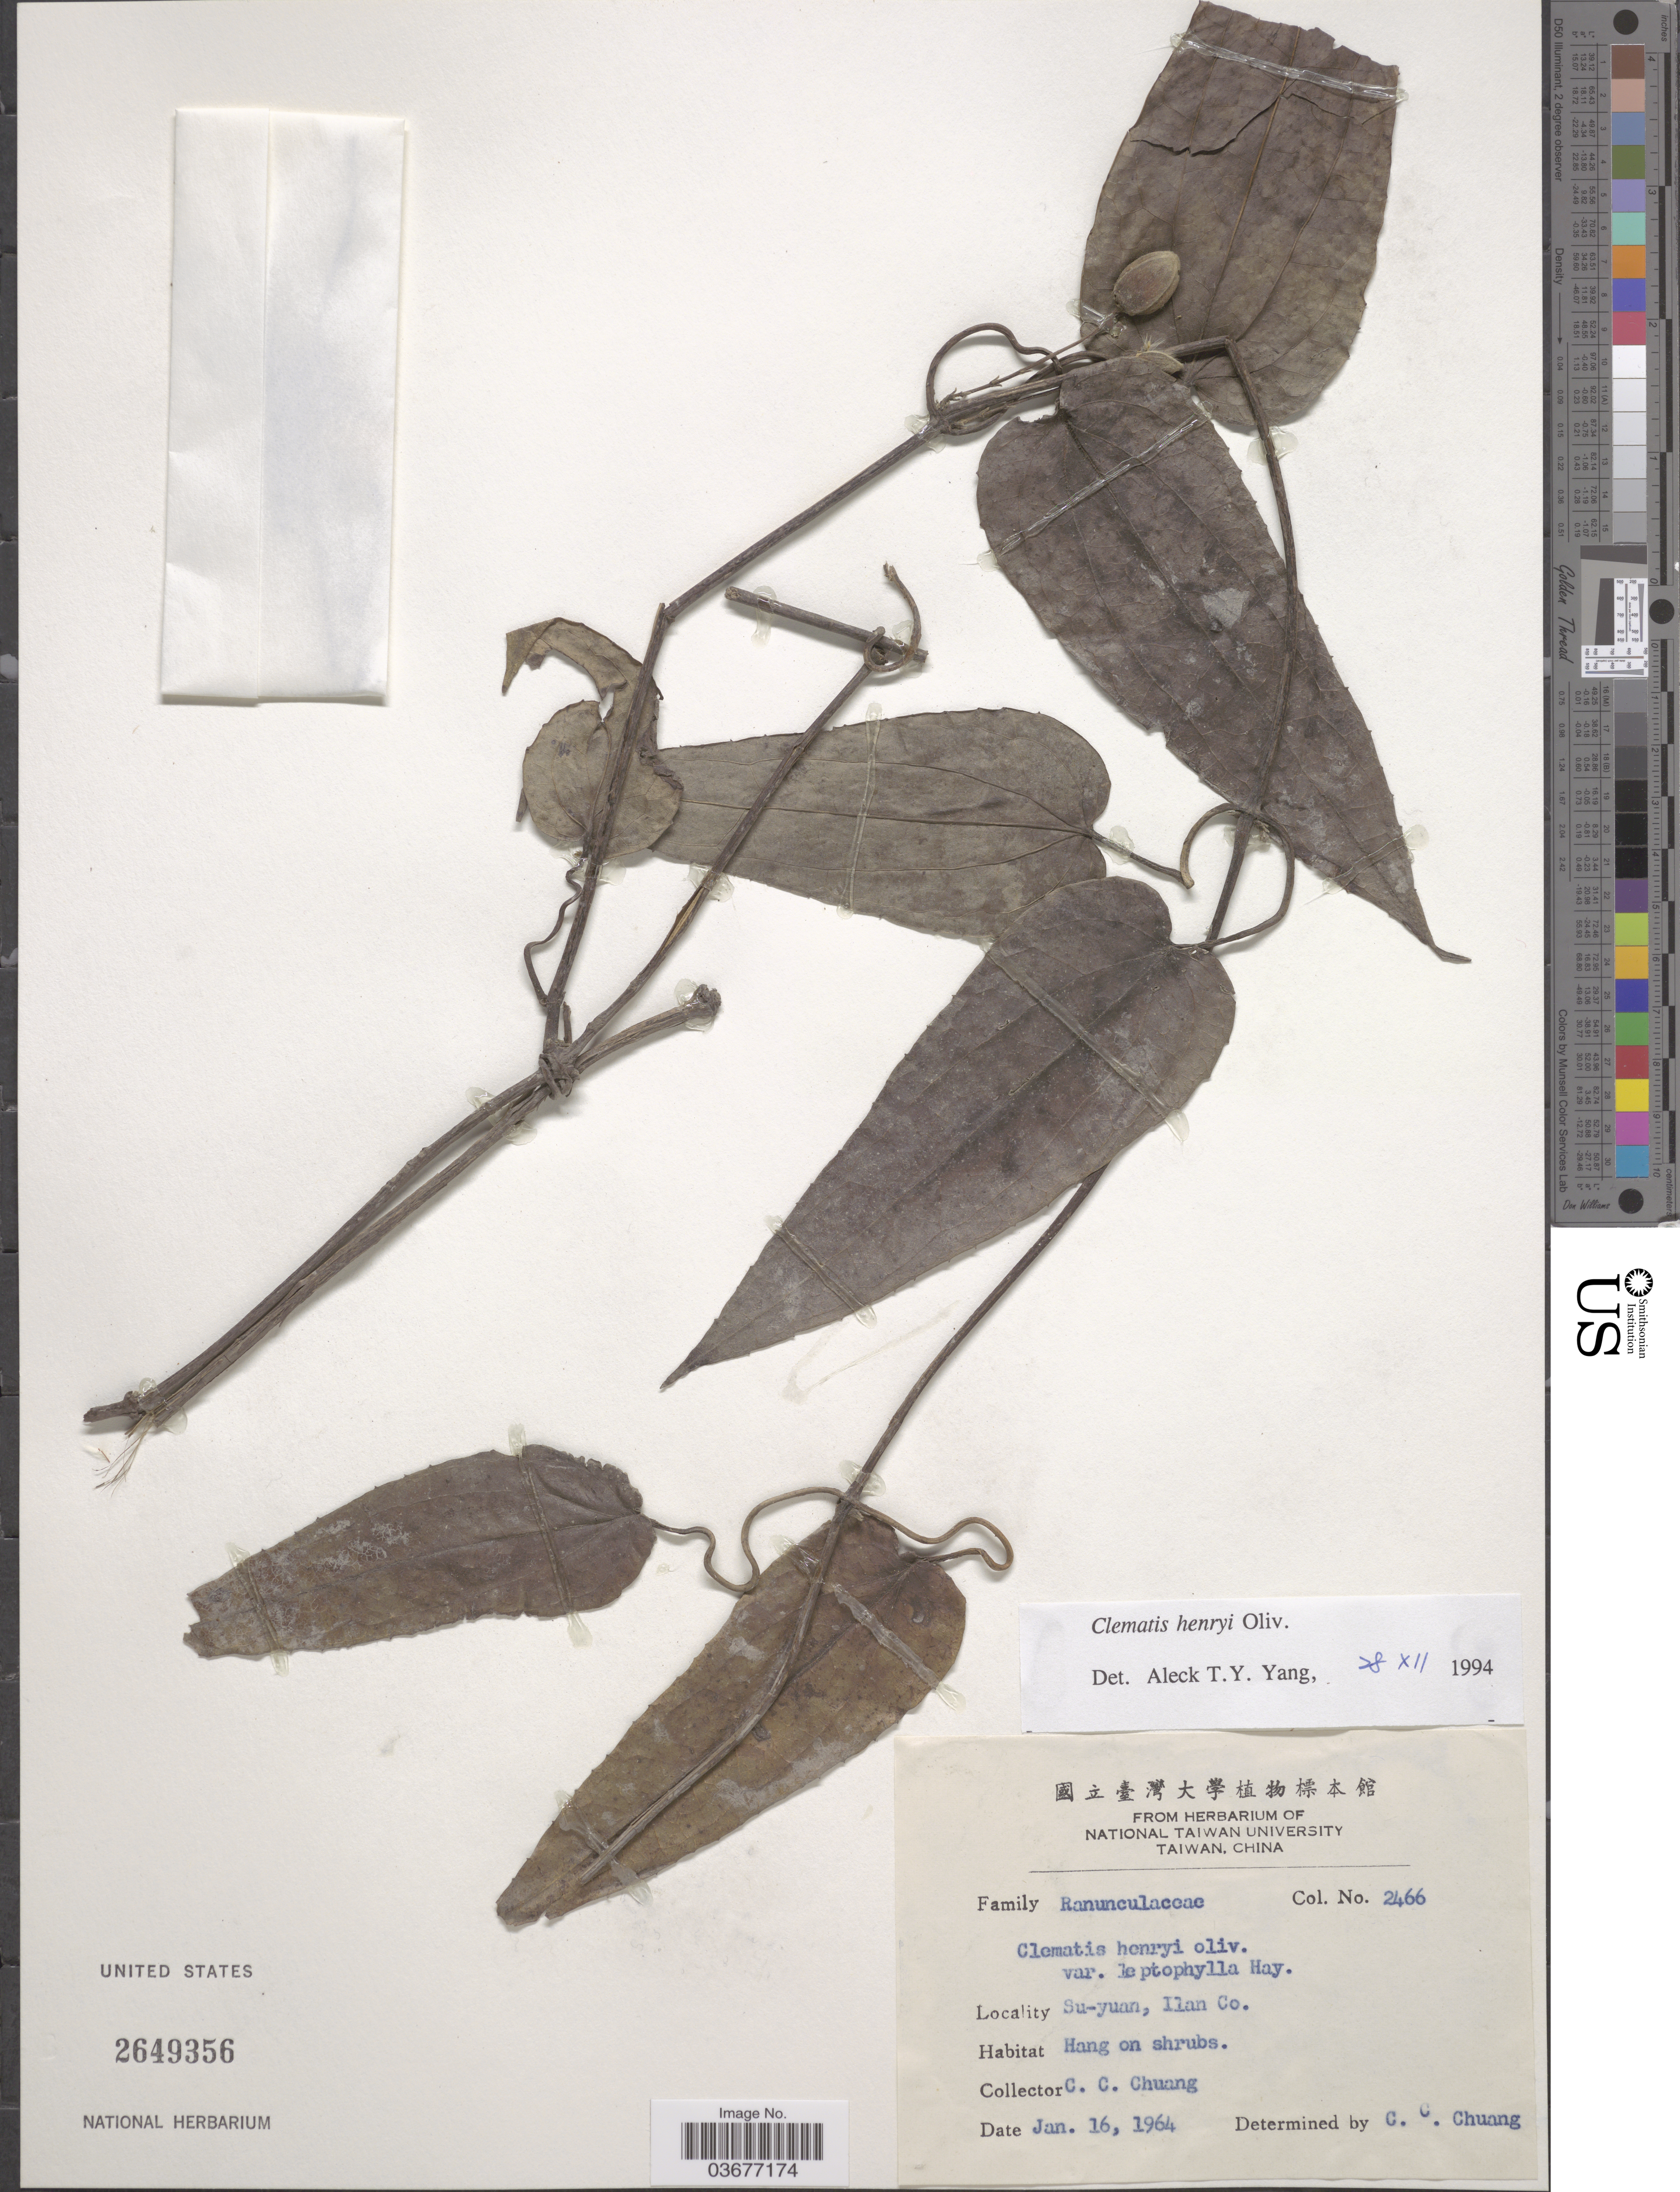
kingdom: Plantae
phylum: Tracheophyta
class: Magnoliopsida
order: Ranunculales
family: Ranunculaceae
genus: Clematis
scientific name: Clematis henryi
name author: Oliv.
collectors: C. C. Chuang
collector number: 2466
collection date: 1964-01-16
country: Taiwan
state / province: Ilan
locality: Su-yuan, Ilan Co.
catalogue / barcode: US 2649356